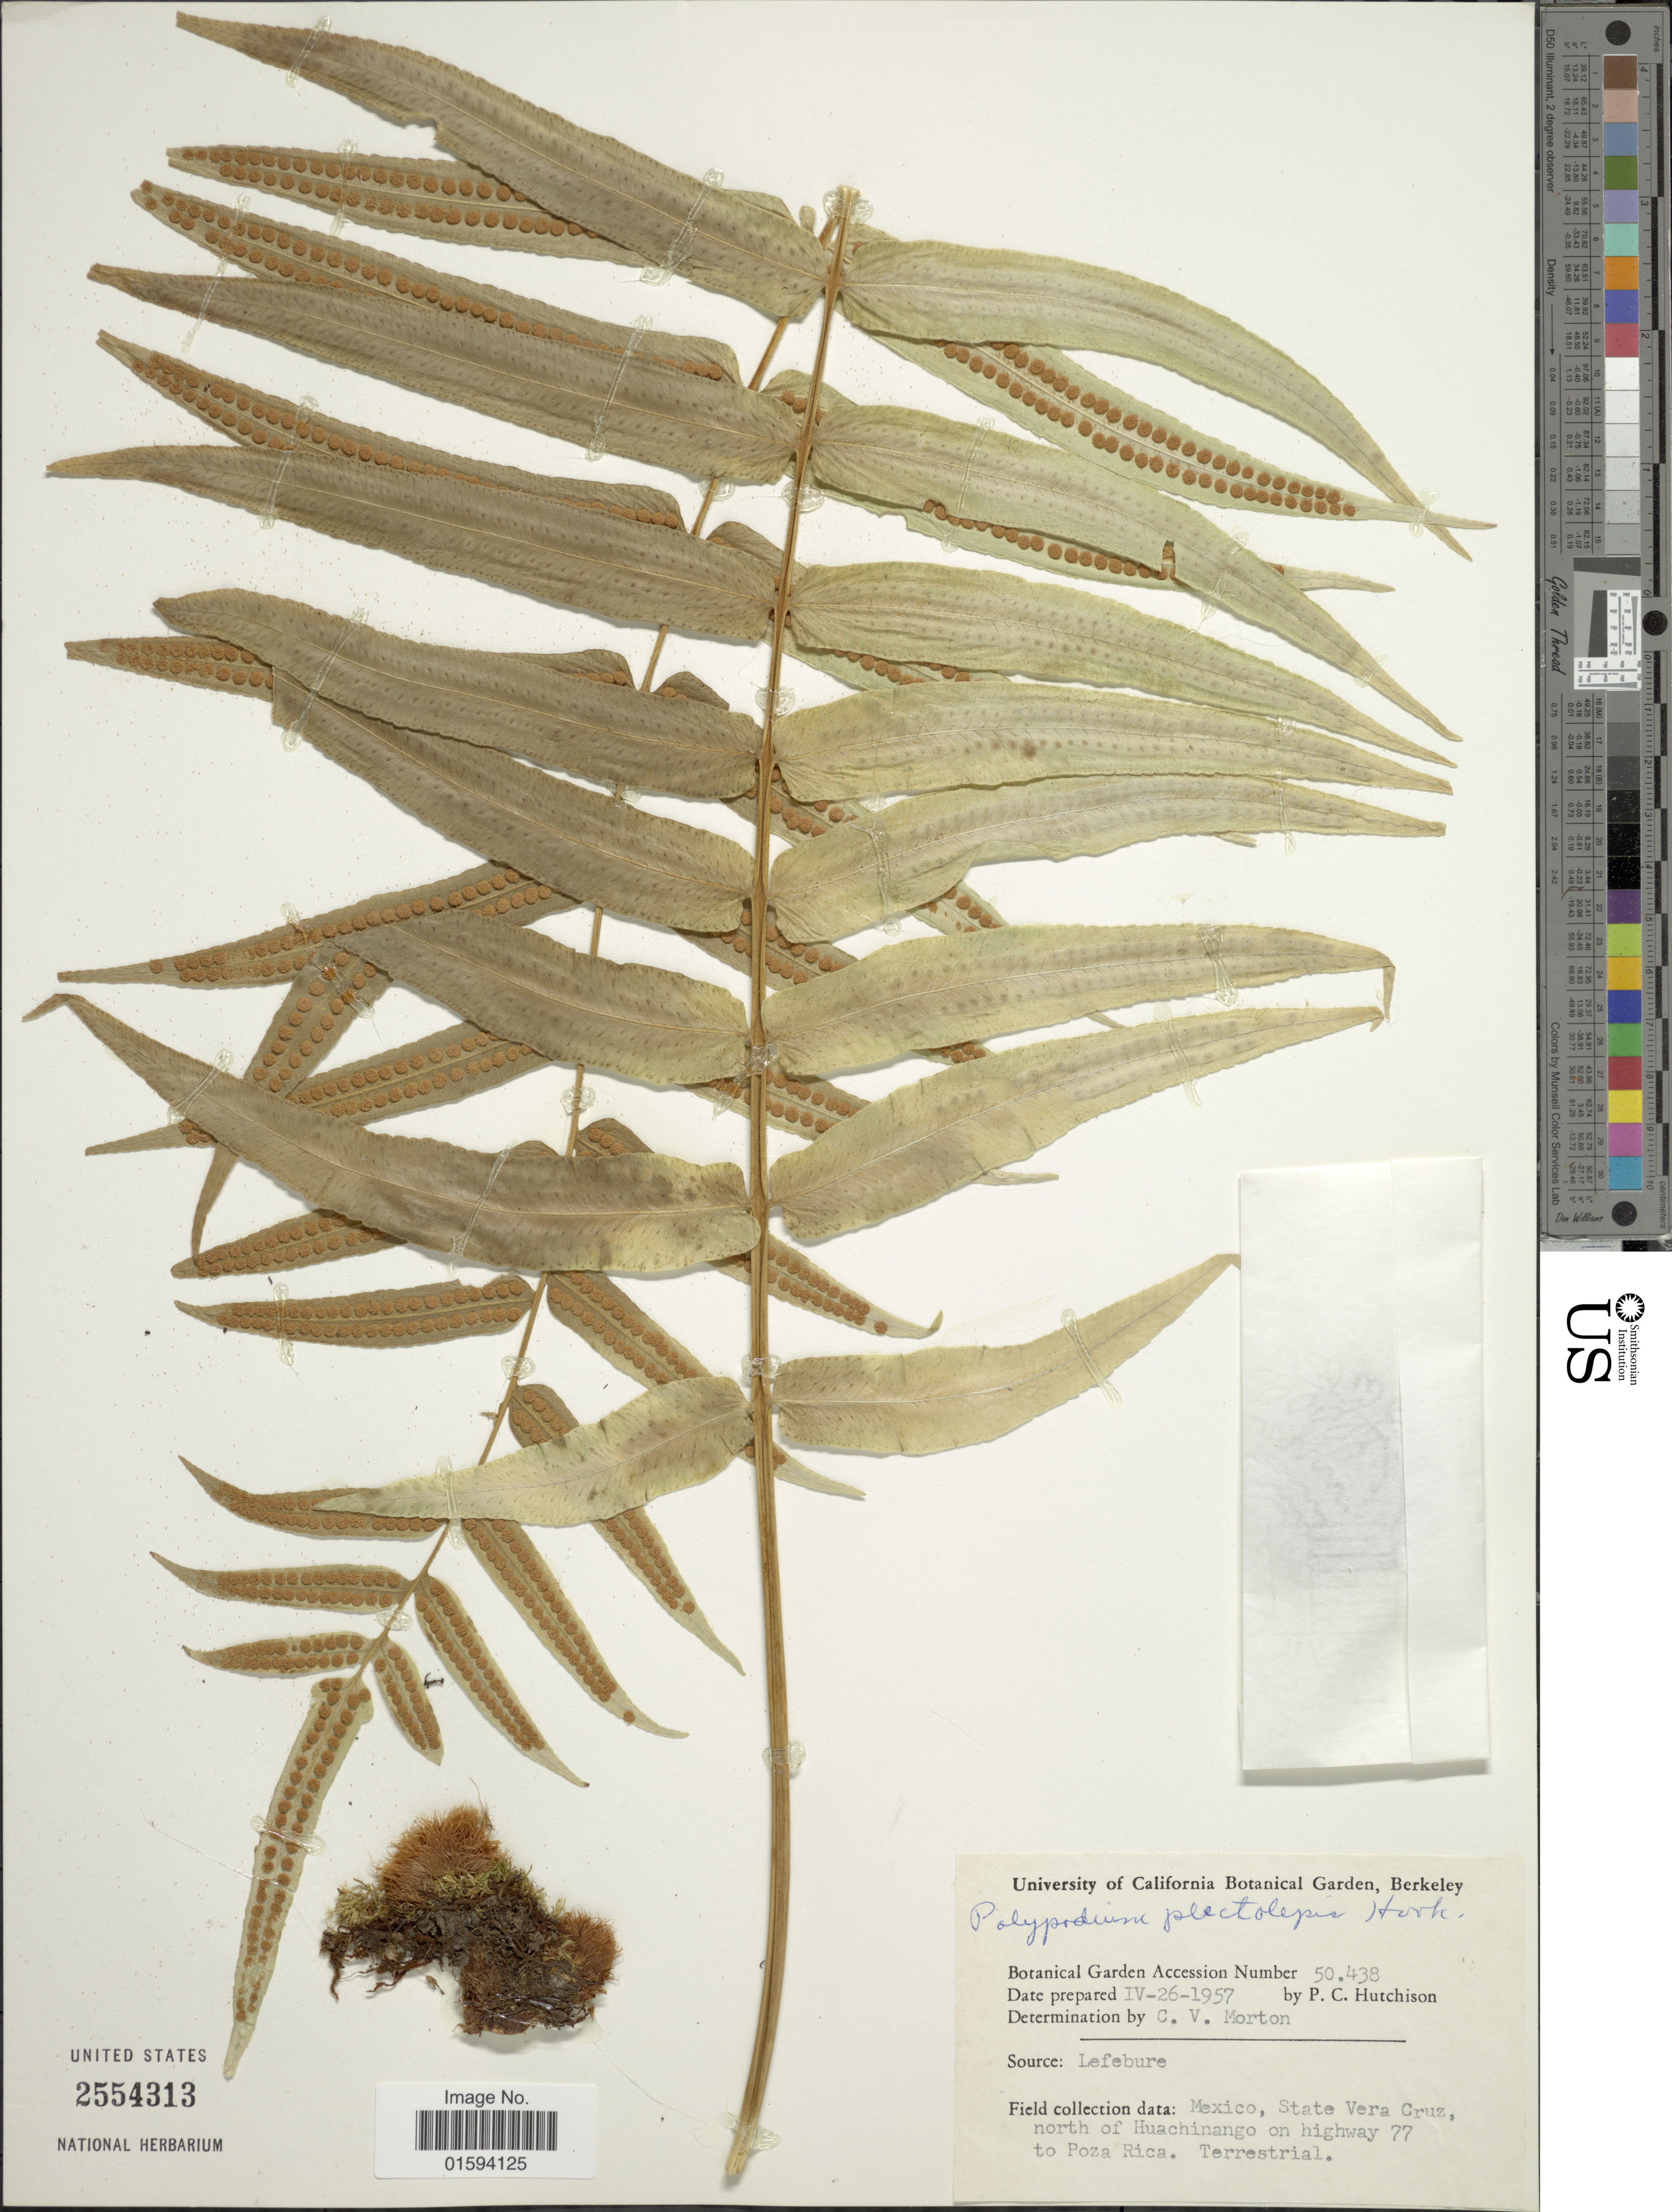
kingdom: Plantae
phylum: Tracheophyta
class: Polypodiopsida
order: Polypodiales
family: Polypodiaceae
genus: Polypodium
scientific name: Polypodium plectolepis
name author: (Fée) Hook.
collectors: P. C. Hutchison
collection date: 1957-06-26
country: United States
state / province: California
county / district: Alameda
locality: University of California Botanical Garden, Berkeley, Botanical Garden Accession Number 50.438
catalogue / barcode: US 2554313